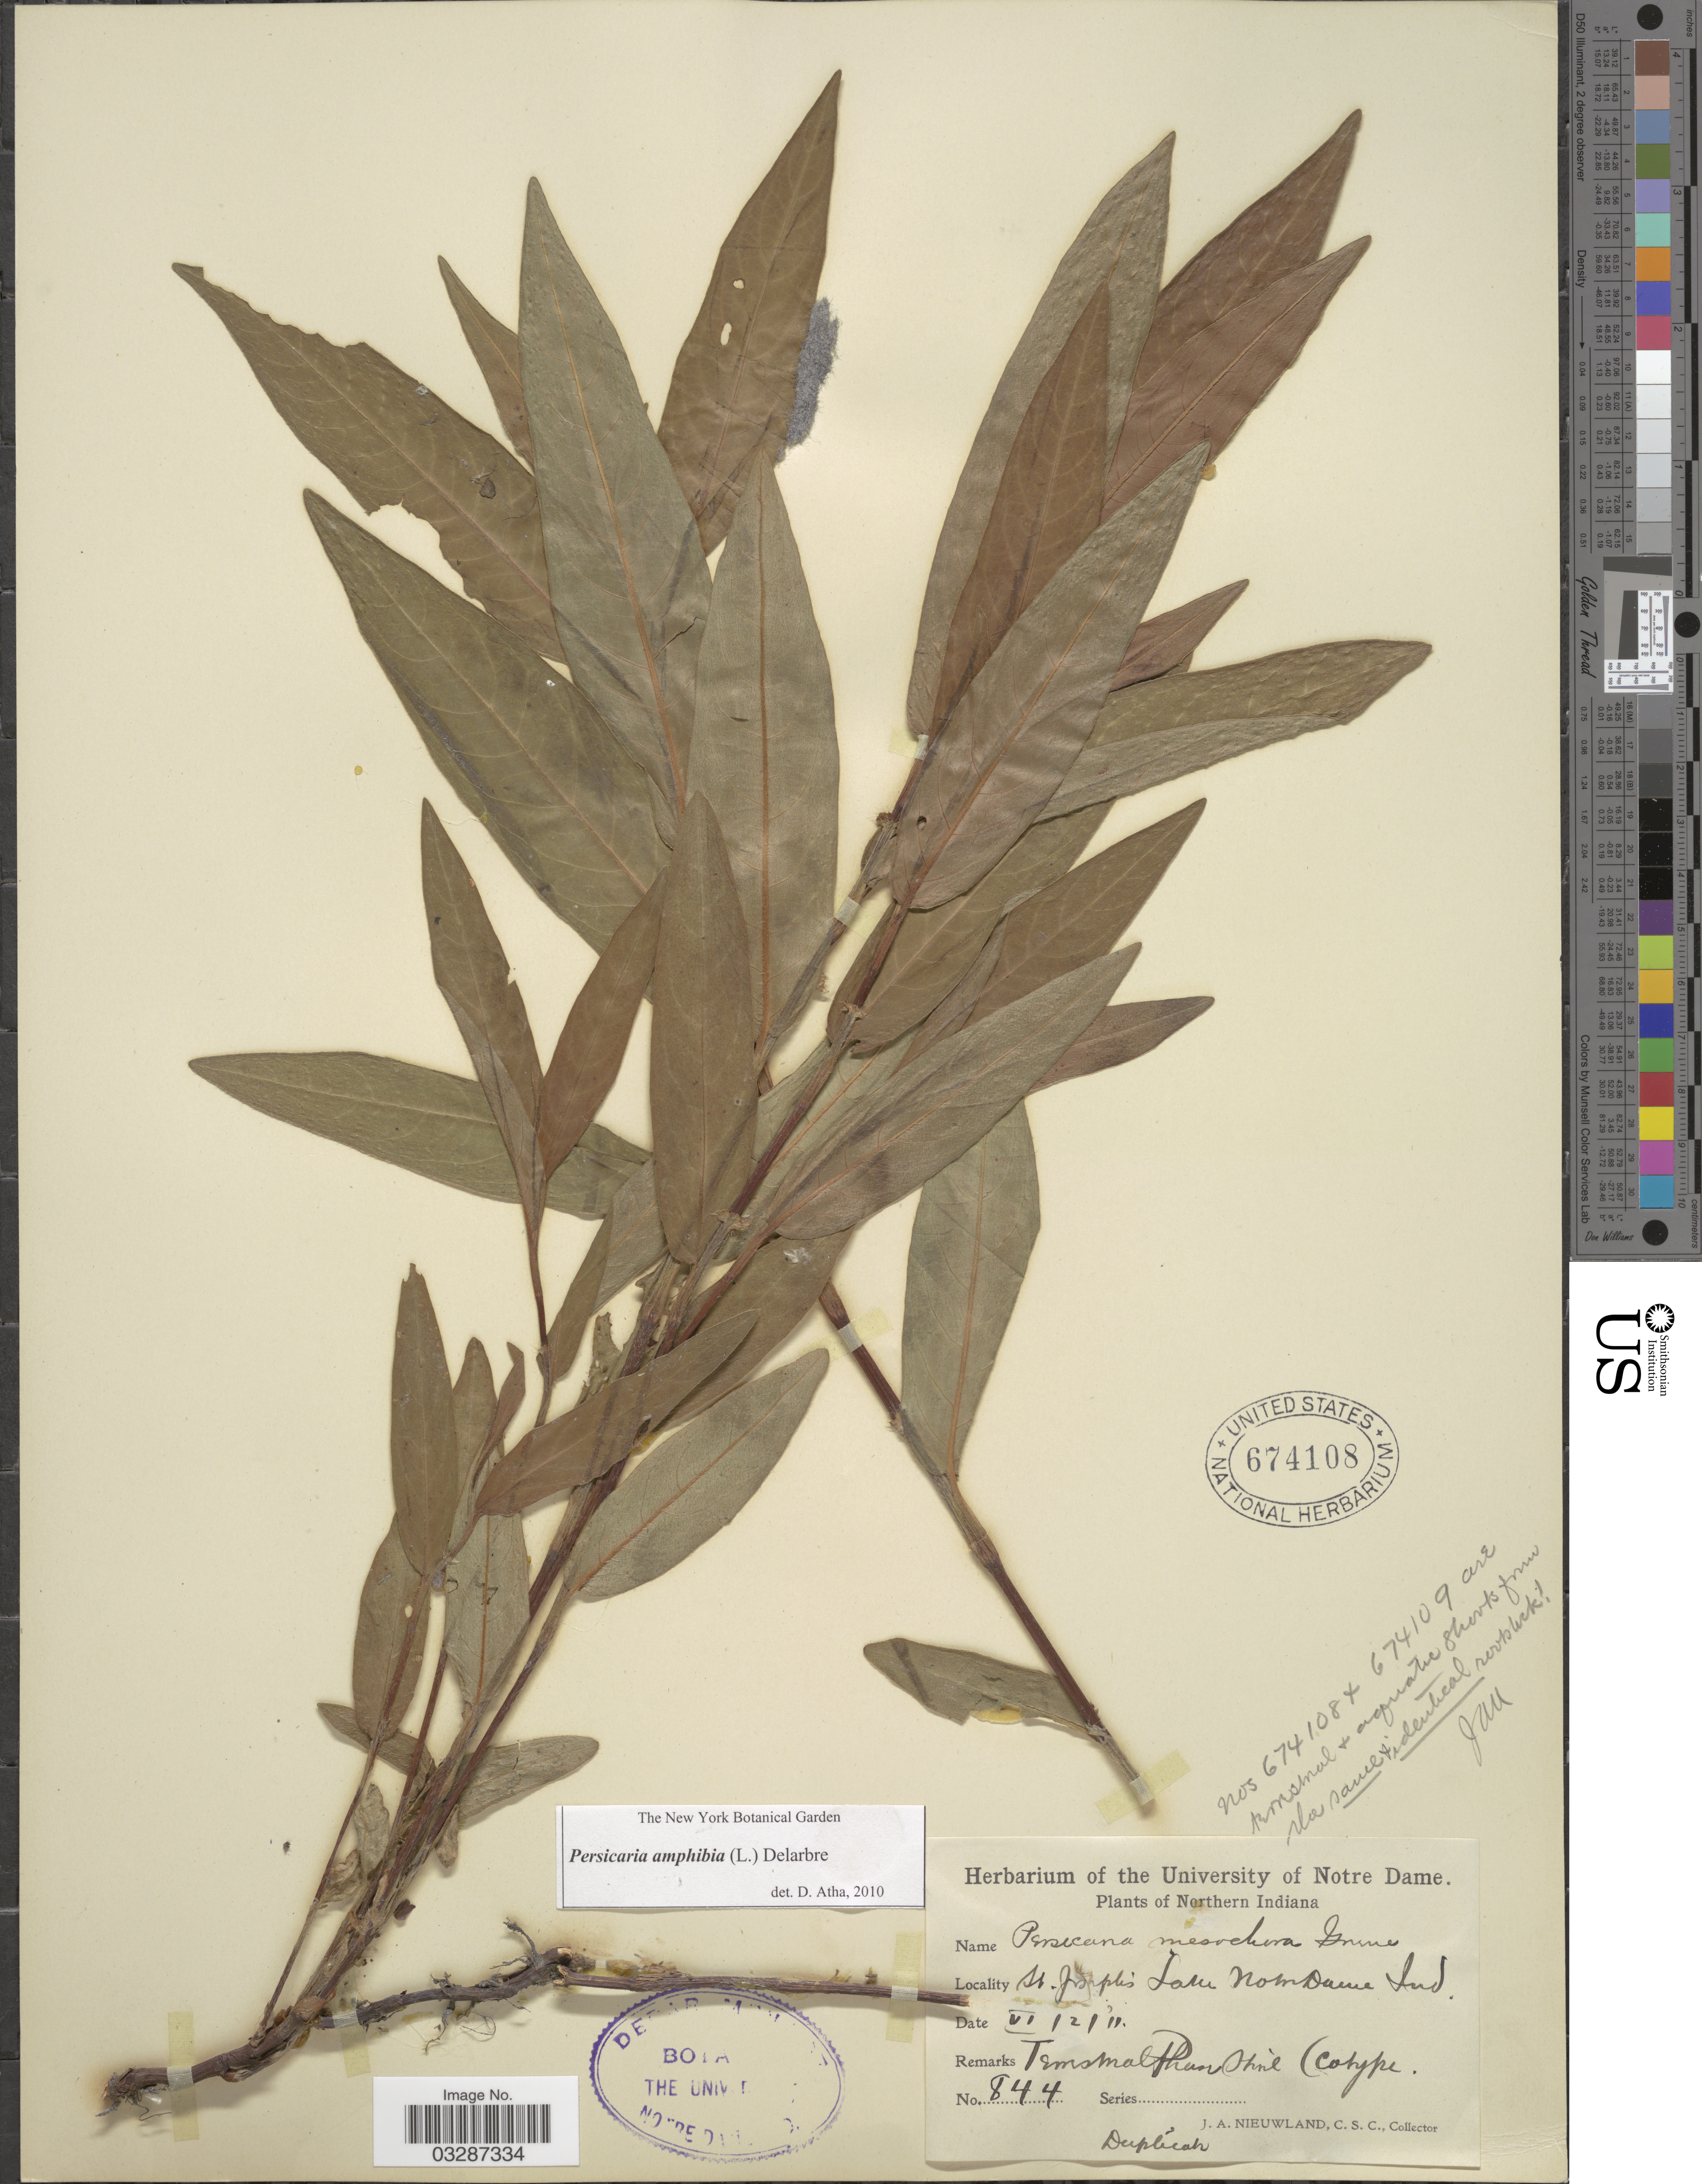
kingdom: Plantae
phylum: Tracheophyta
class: Magnoliopsida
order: Caryophyllales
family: Polygonaceae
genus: Persicaria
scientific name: Persicaria amphibia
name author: (L.) Delarbre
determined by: Atha, D. E.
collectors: J. A. Nieuwland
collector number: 844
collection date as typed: Transcribed d/m/y: 2/6/11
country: United States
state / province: Indiana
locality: Northern Indiana. St. Joseph's Lake Notre Dame.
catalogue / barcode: US 674108